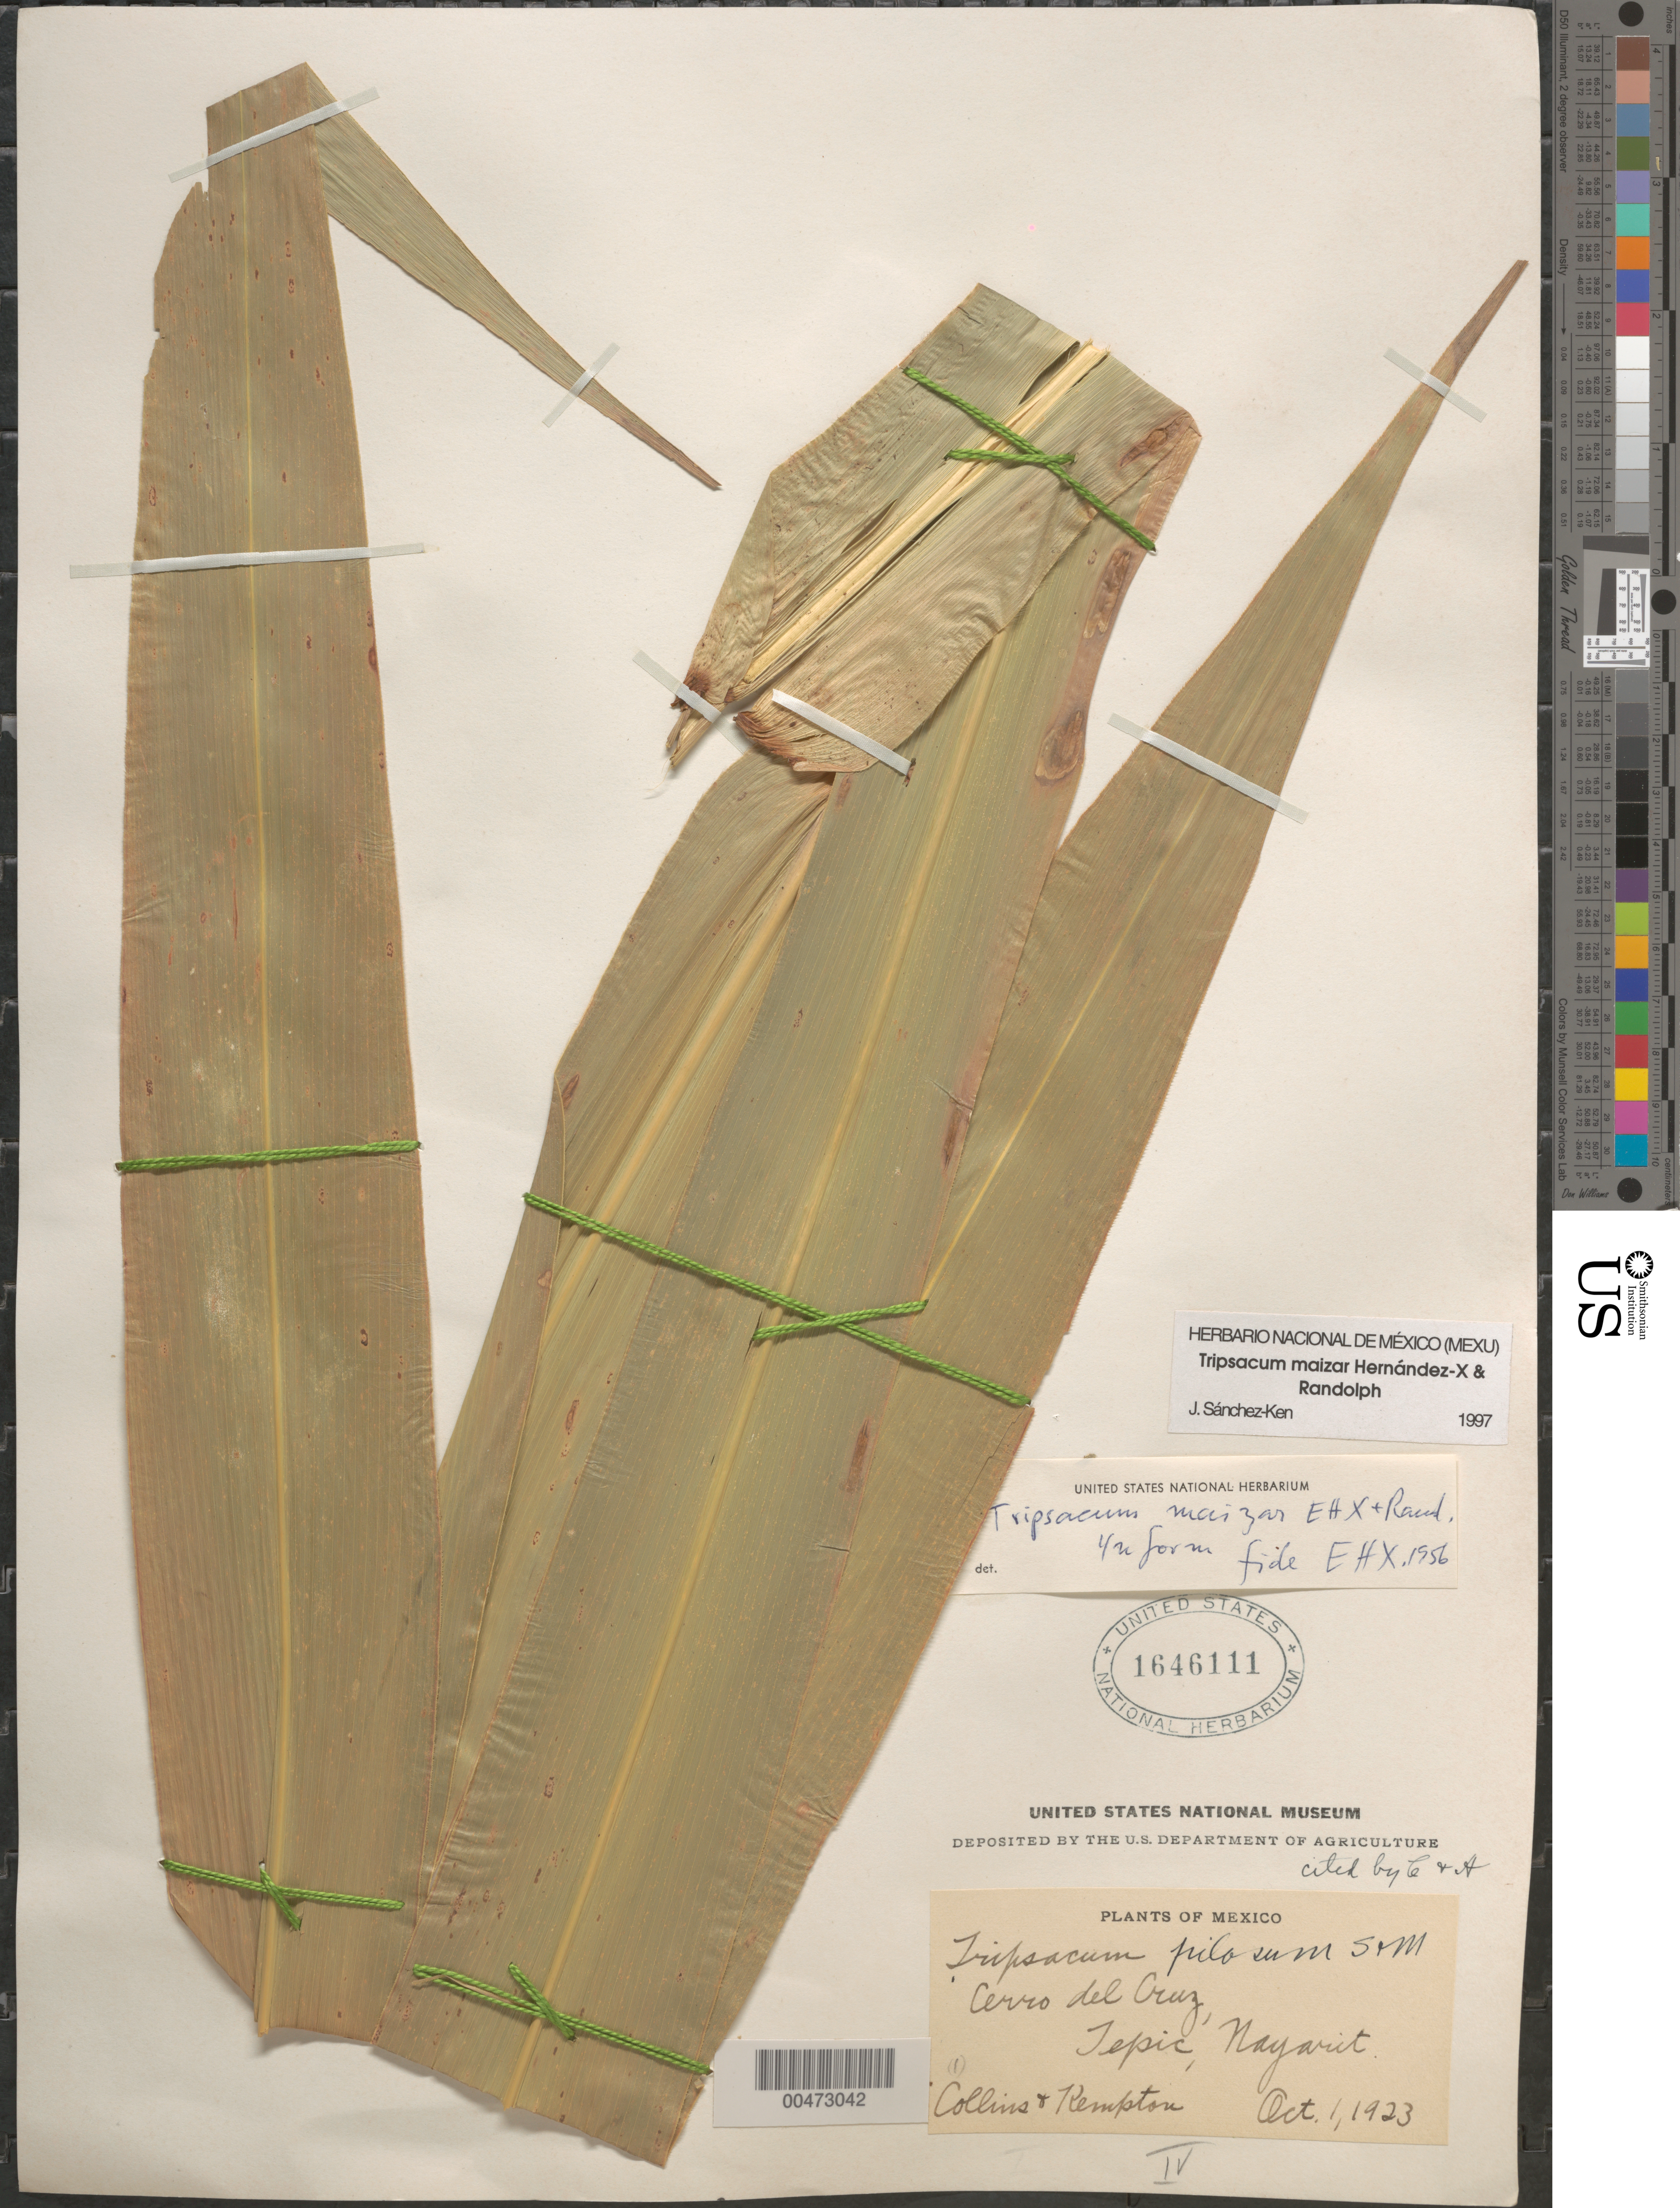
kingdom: Plantae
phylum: Tracheophyta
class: Liliopsida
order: Poales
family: Poaceae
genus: Tripsacum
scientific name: Tripsacum maizar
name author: Hern.-Xol. & Randolph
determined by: Hernández-Xolocotzi, E. I.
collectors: -. Collins & -. Kempton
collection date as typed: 1 Oct 1923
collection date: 1923-10-01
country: Mexico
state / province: Nayarit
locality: Cerro del Cruz, Tepic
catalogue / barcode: US 1646111